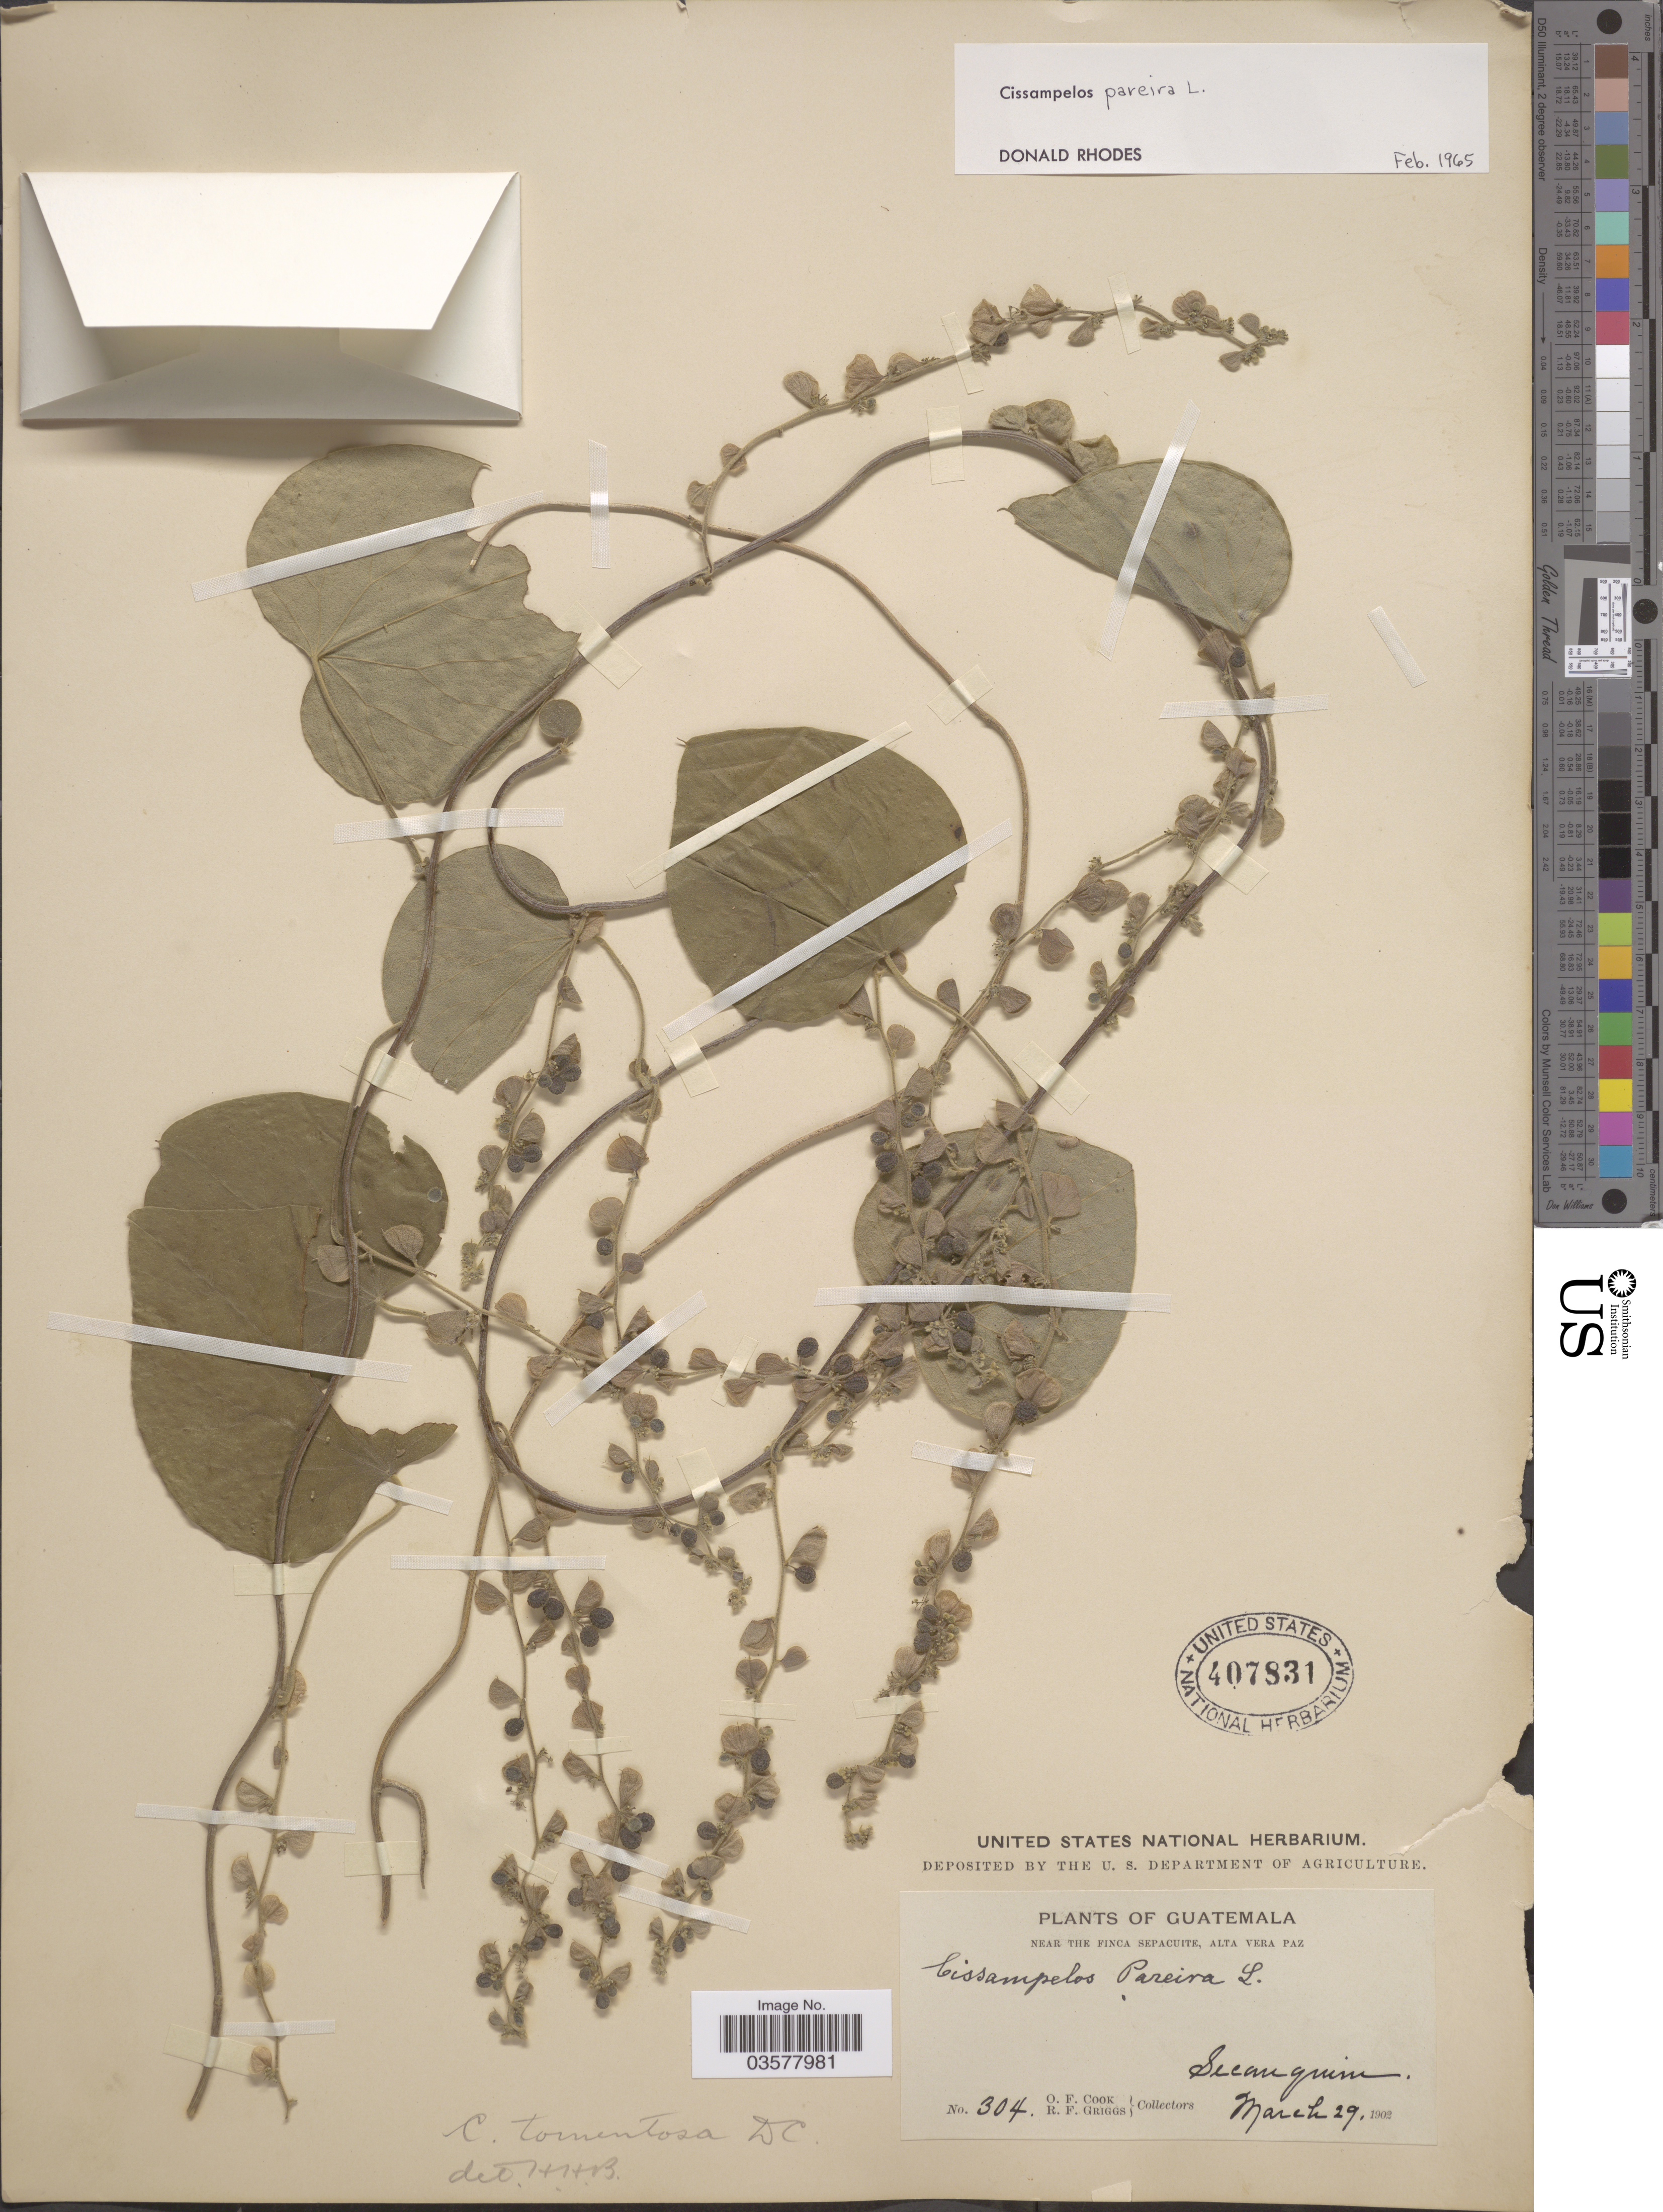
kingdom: Plantae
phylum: Tracheophyta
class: Magnoliopsida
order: Ranunculales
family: Menispermaceae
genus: Cissampelos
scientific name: Cissampelos pareira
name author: L.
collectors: O. F. Cook & R. F. Griggs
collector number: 304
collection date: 1902-03-29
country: Guatemala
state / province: Alta Verapaz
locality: Near the Finca Sepacuite, Alta Vera Paz. Secanquim.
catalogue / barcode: US 407831